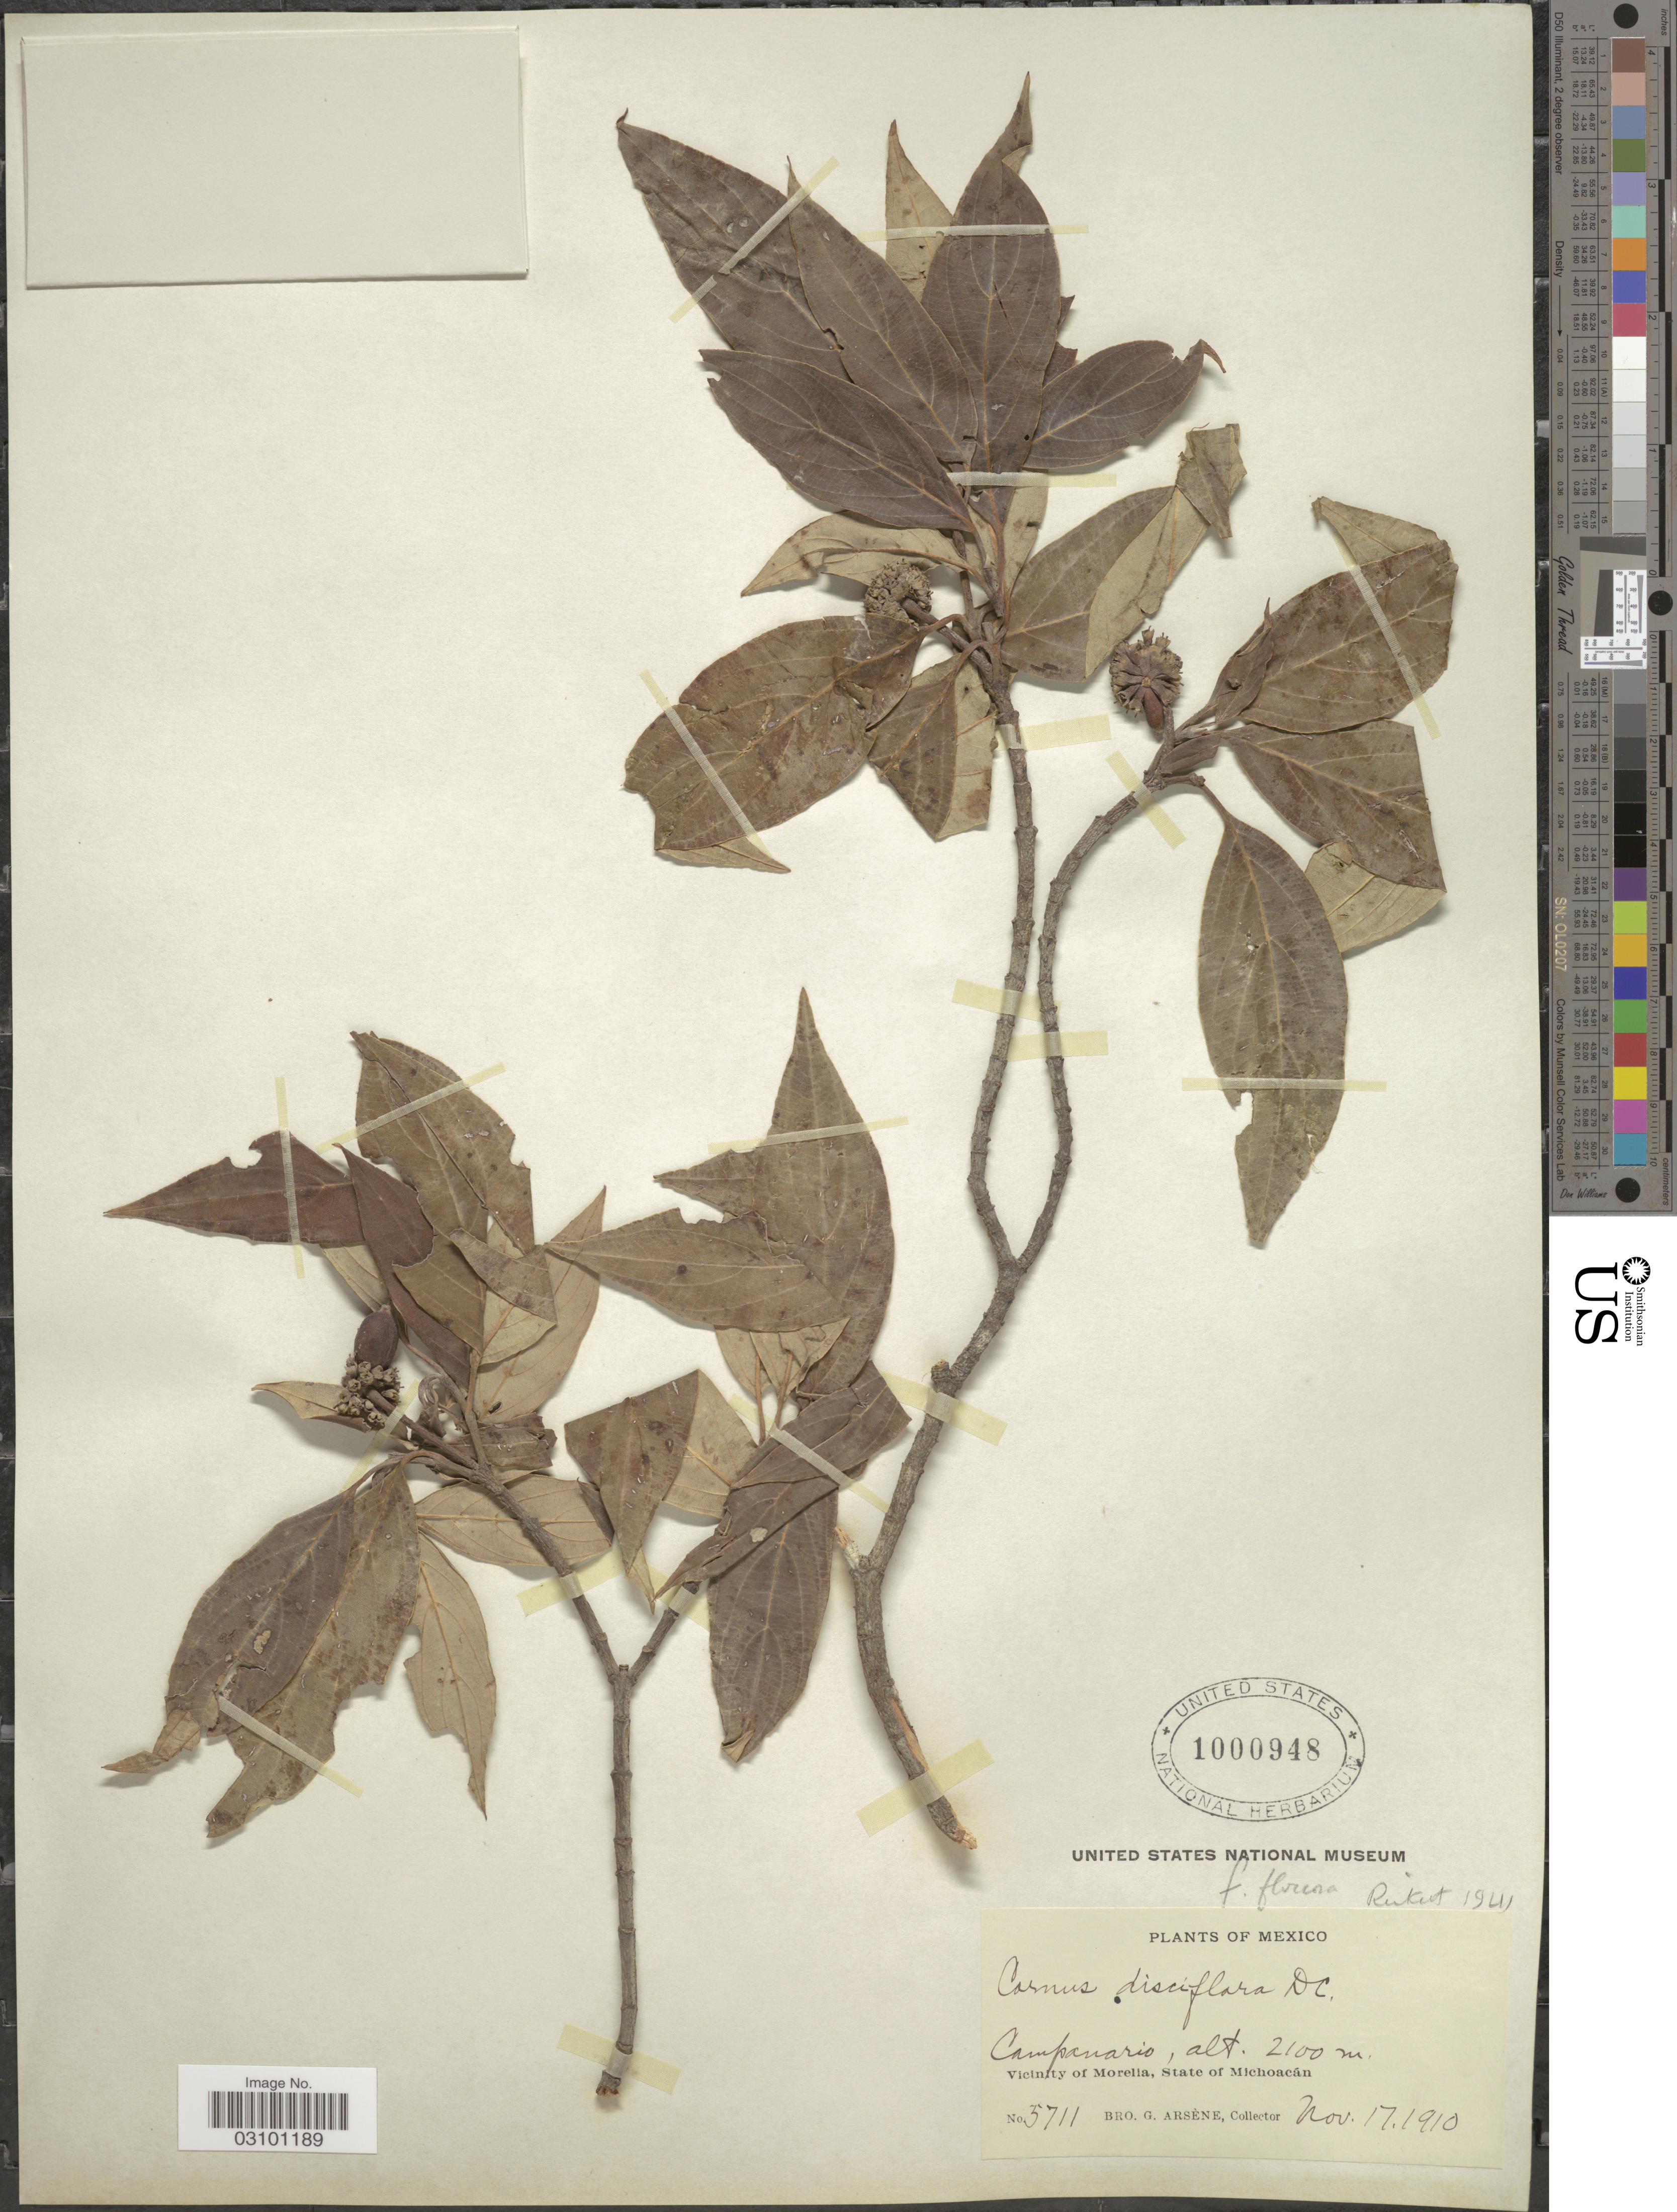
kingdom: Plantae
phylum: Tracheophyta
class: Magnoliopsida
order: Cornales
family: Cornaceae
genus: Cornus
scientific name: Cornus disciflora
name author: Moc. & Sessé ex DC.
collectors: Bro. G. Arsène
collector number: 5711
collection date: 1910-11-17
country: Mexico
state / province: Michoacán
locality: Campanario. Vicinity of Morelia.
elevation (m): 2100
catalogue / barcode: US 1000948